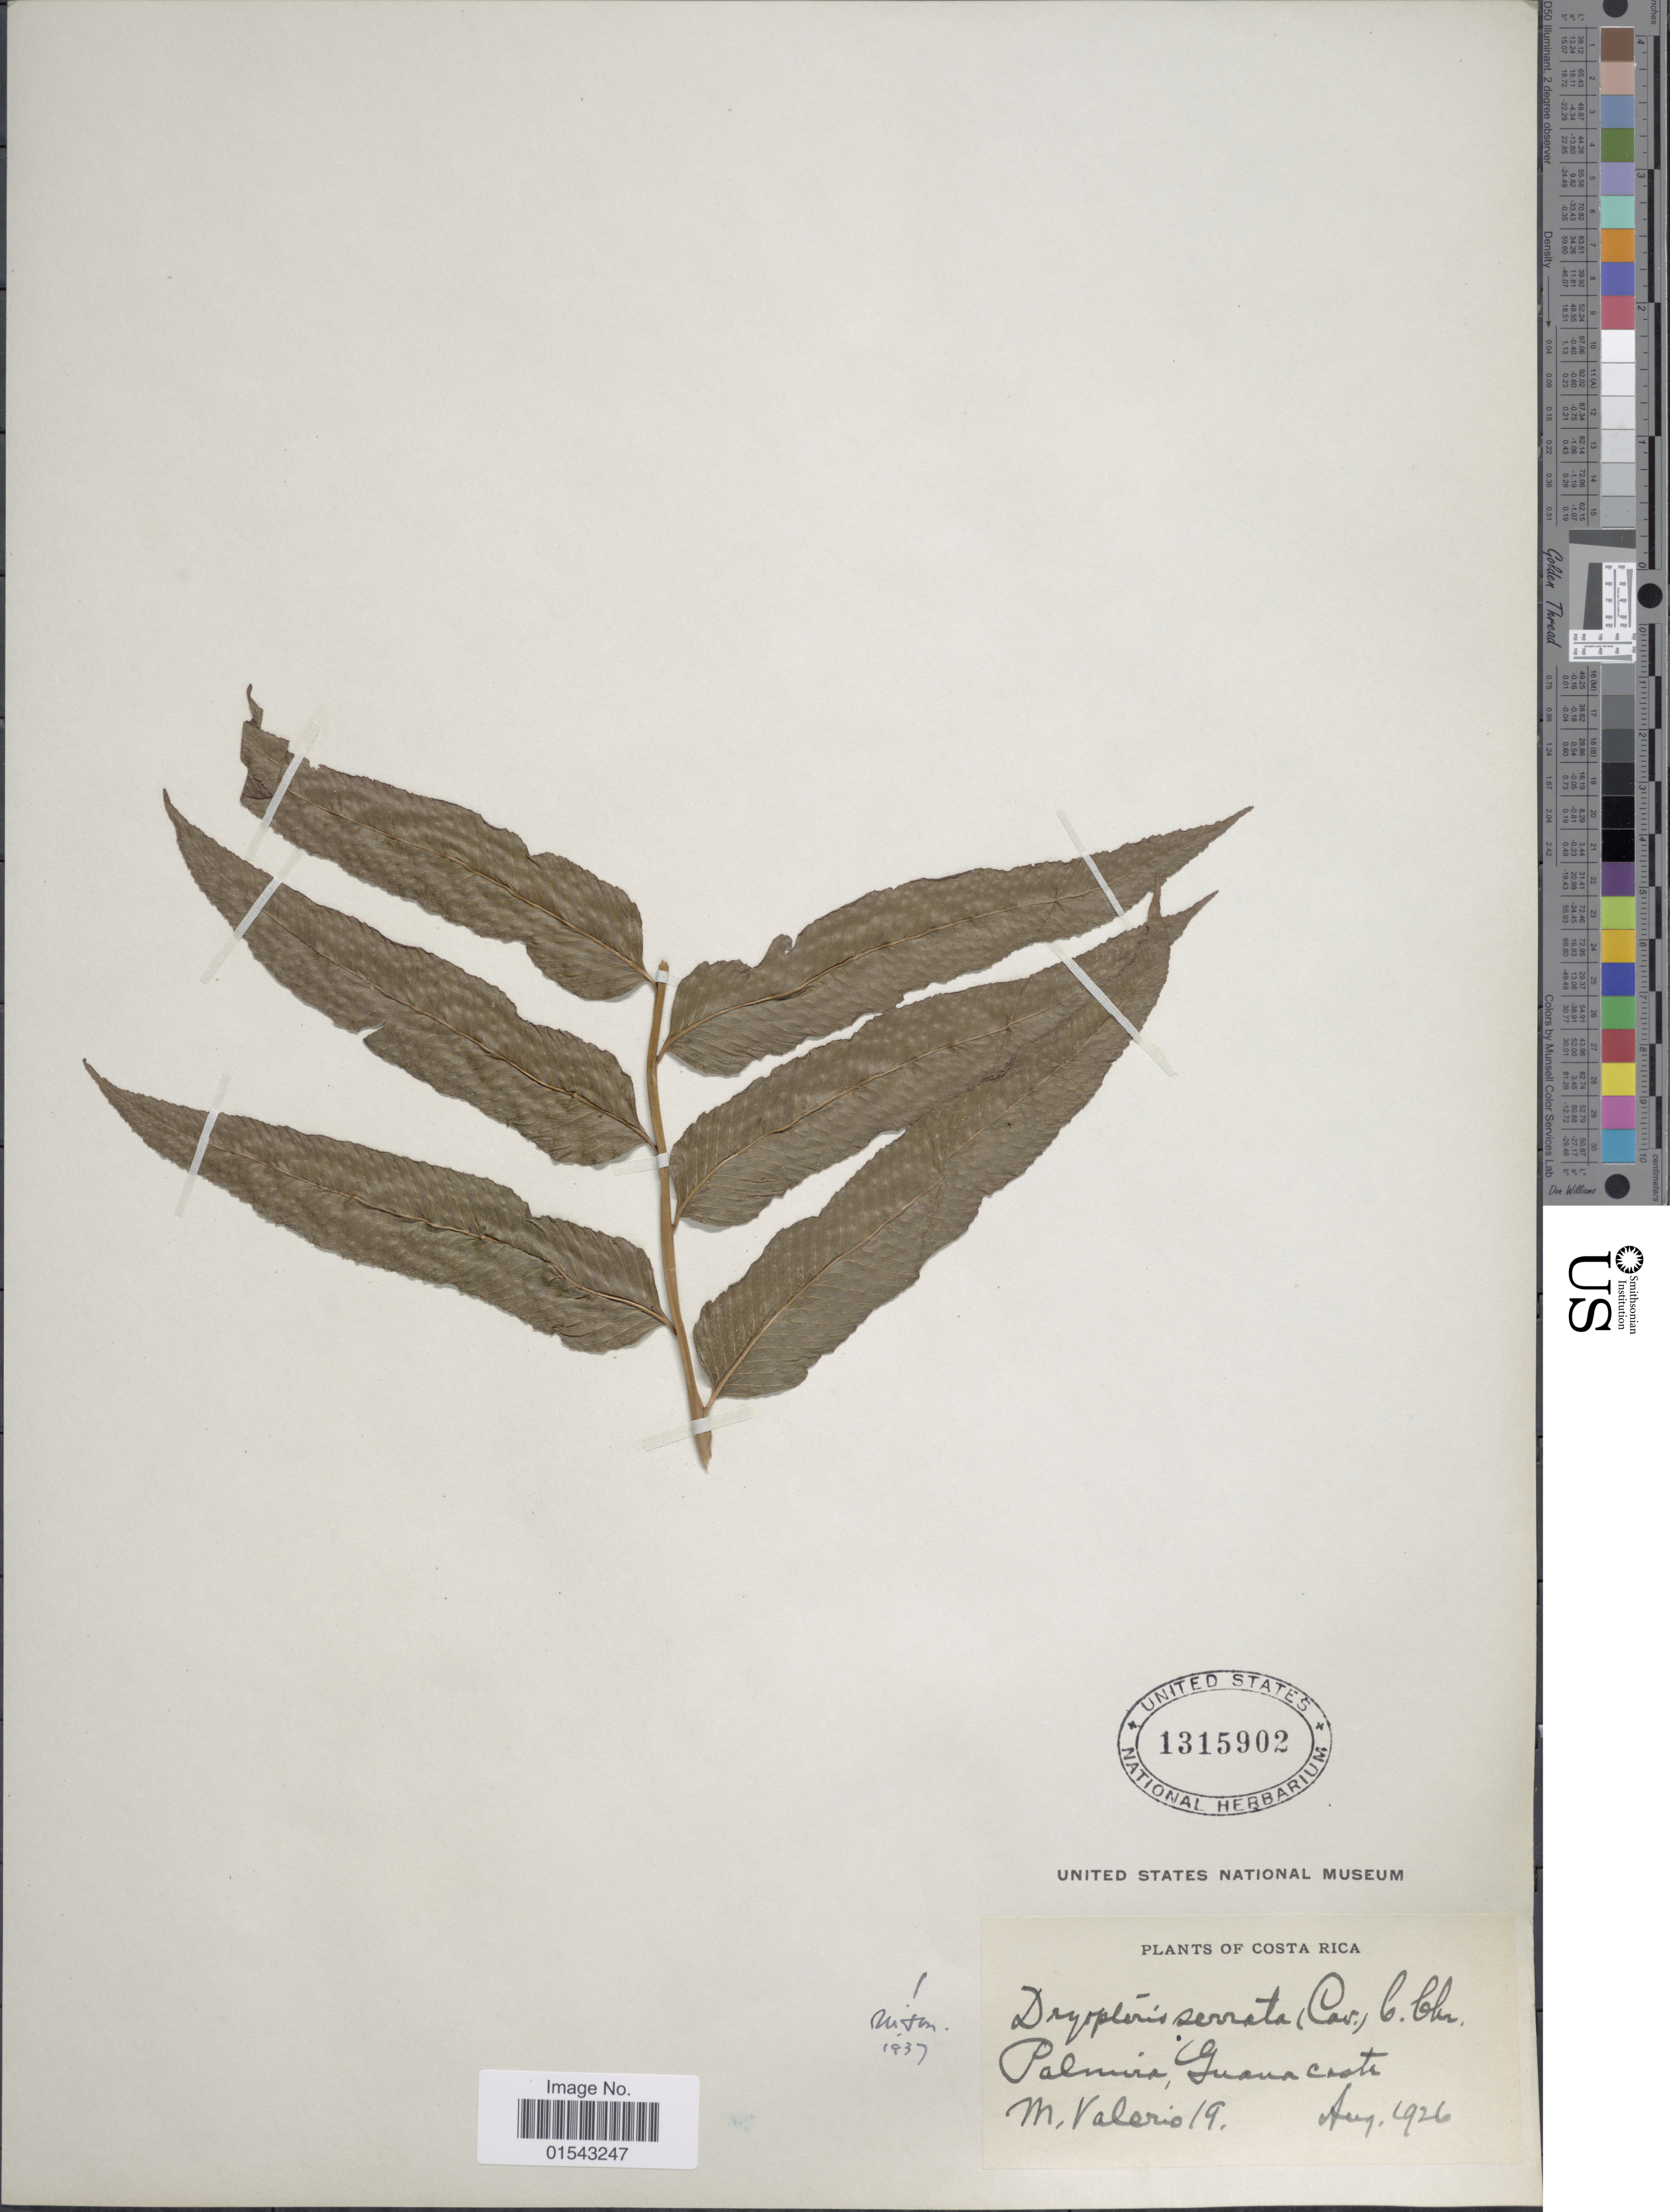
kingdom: Plantae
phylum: Tracheophyta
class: Polypodiopsida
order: Polypodiales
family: Thelypteridaceae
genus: Meniscium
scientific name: Meniscium serratum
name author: Cav.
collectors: M. Valerio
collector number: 19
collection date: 1926-08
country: Costa Rica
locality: Palmira, Guana crate, Costa Rica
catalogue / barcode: US 1315902